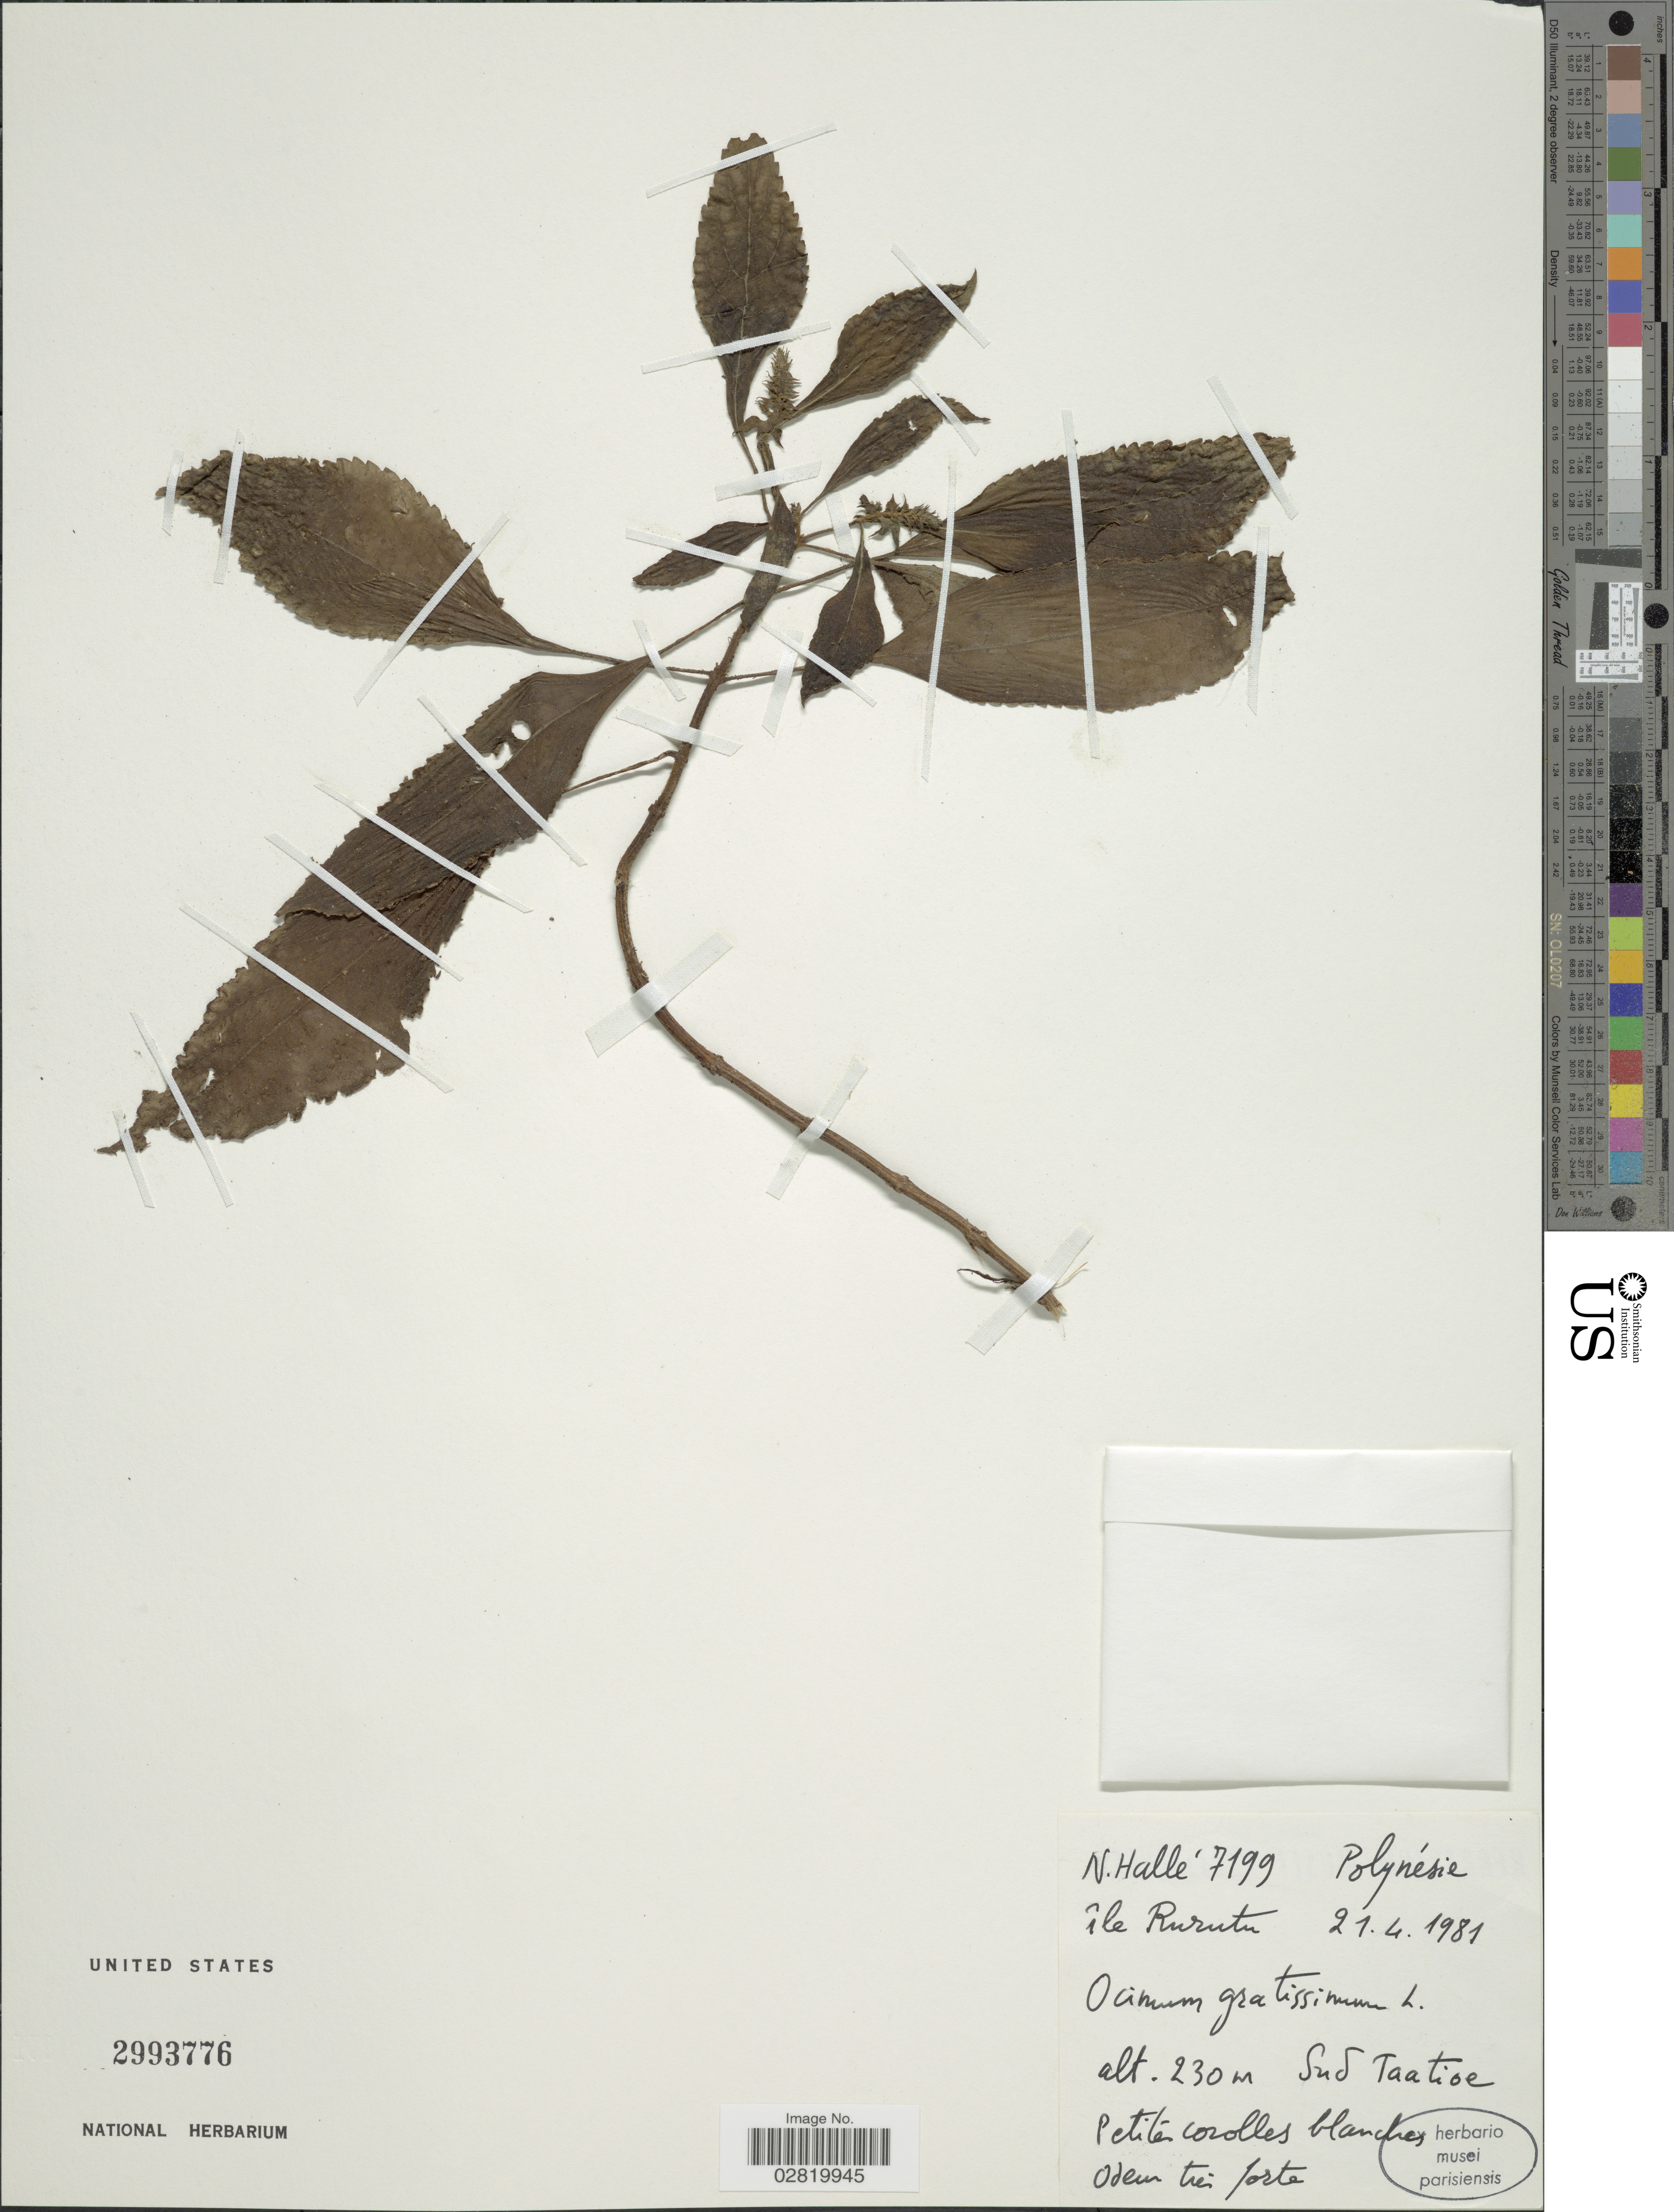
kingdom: Plantae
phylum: Tracheophyta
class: Magnoliopsida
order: Lamiales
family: Lamiaceae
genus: Ocimum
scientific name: Ocimum gratissimum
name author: L.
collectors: N. Hallé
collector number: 7199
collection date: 1981-04-21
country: French Polynesia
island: Rurutu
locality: Polynésie, île Rurutu, Sud Taatioe.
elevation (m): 230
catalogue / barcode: US 2993776